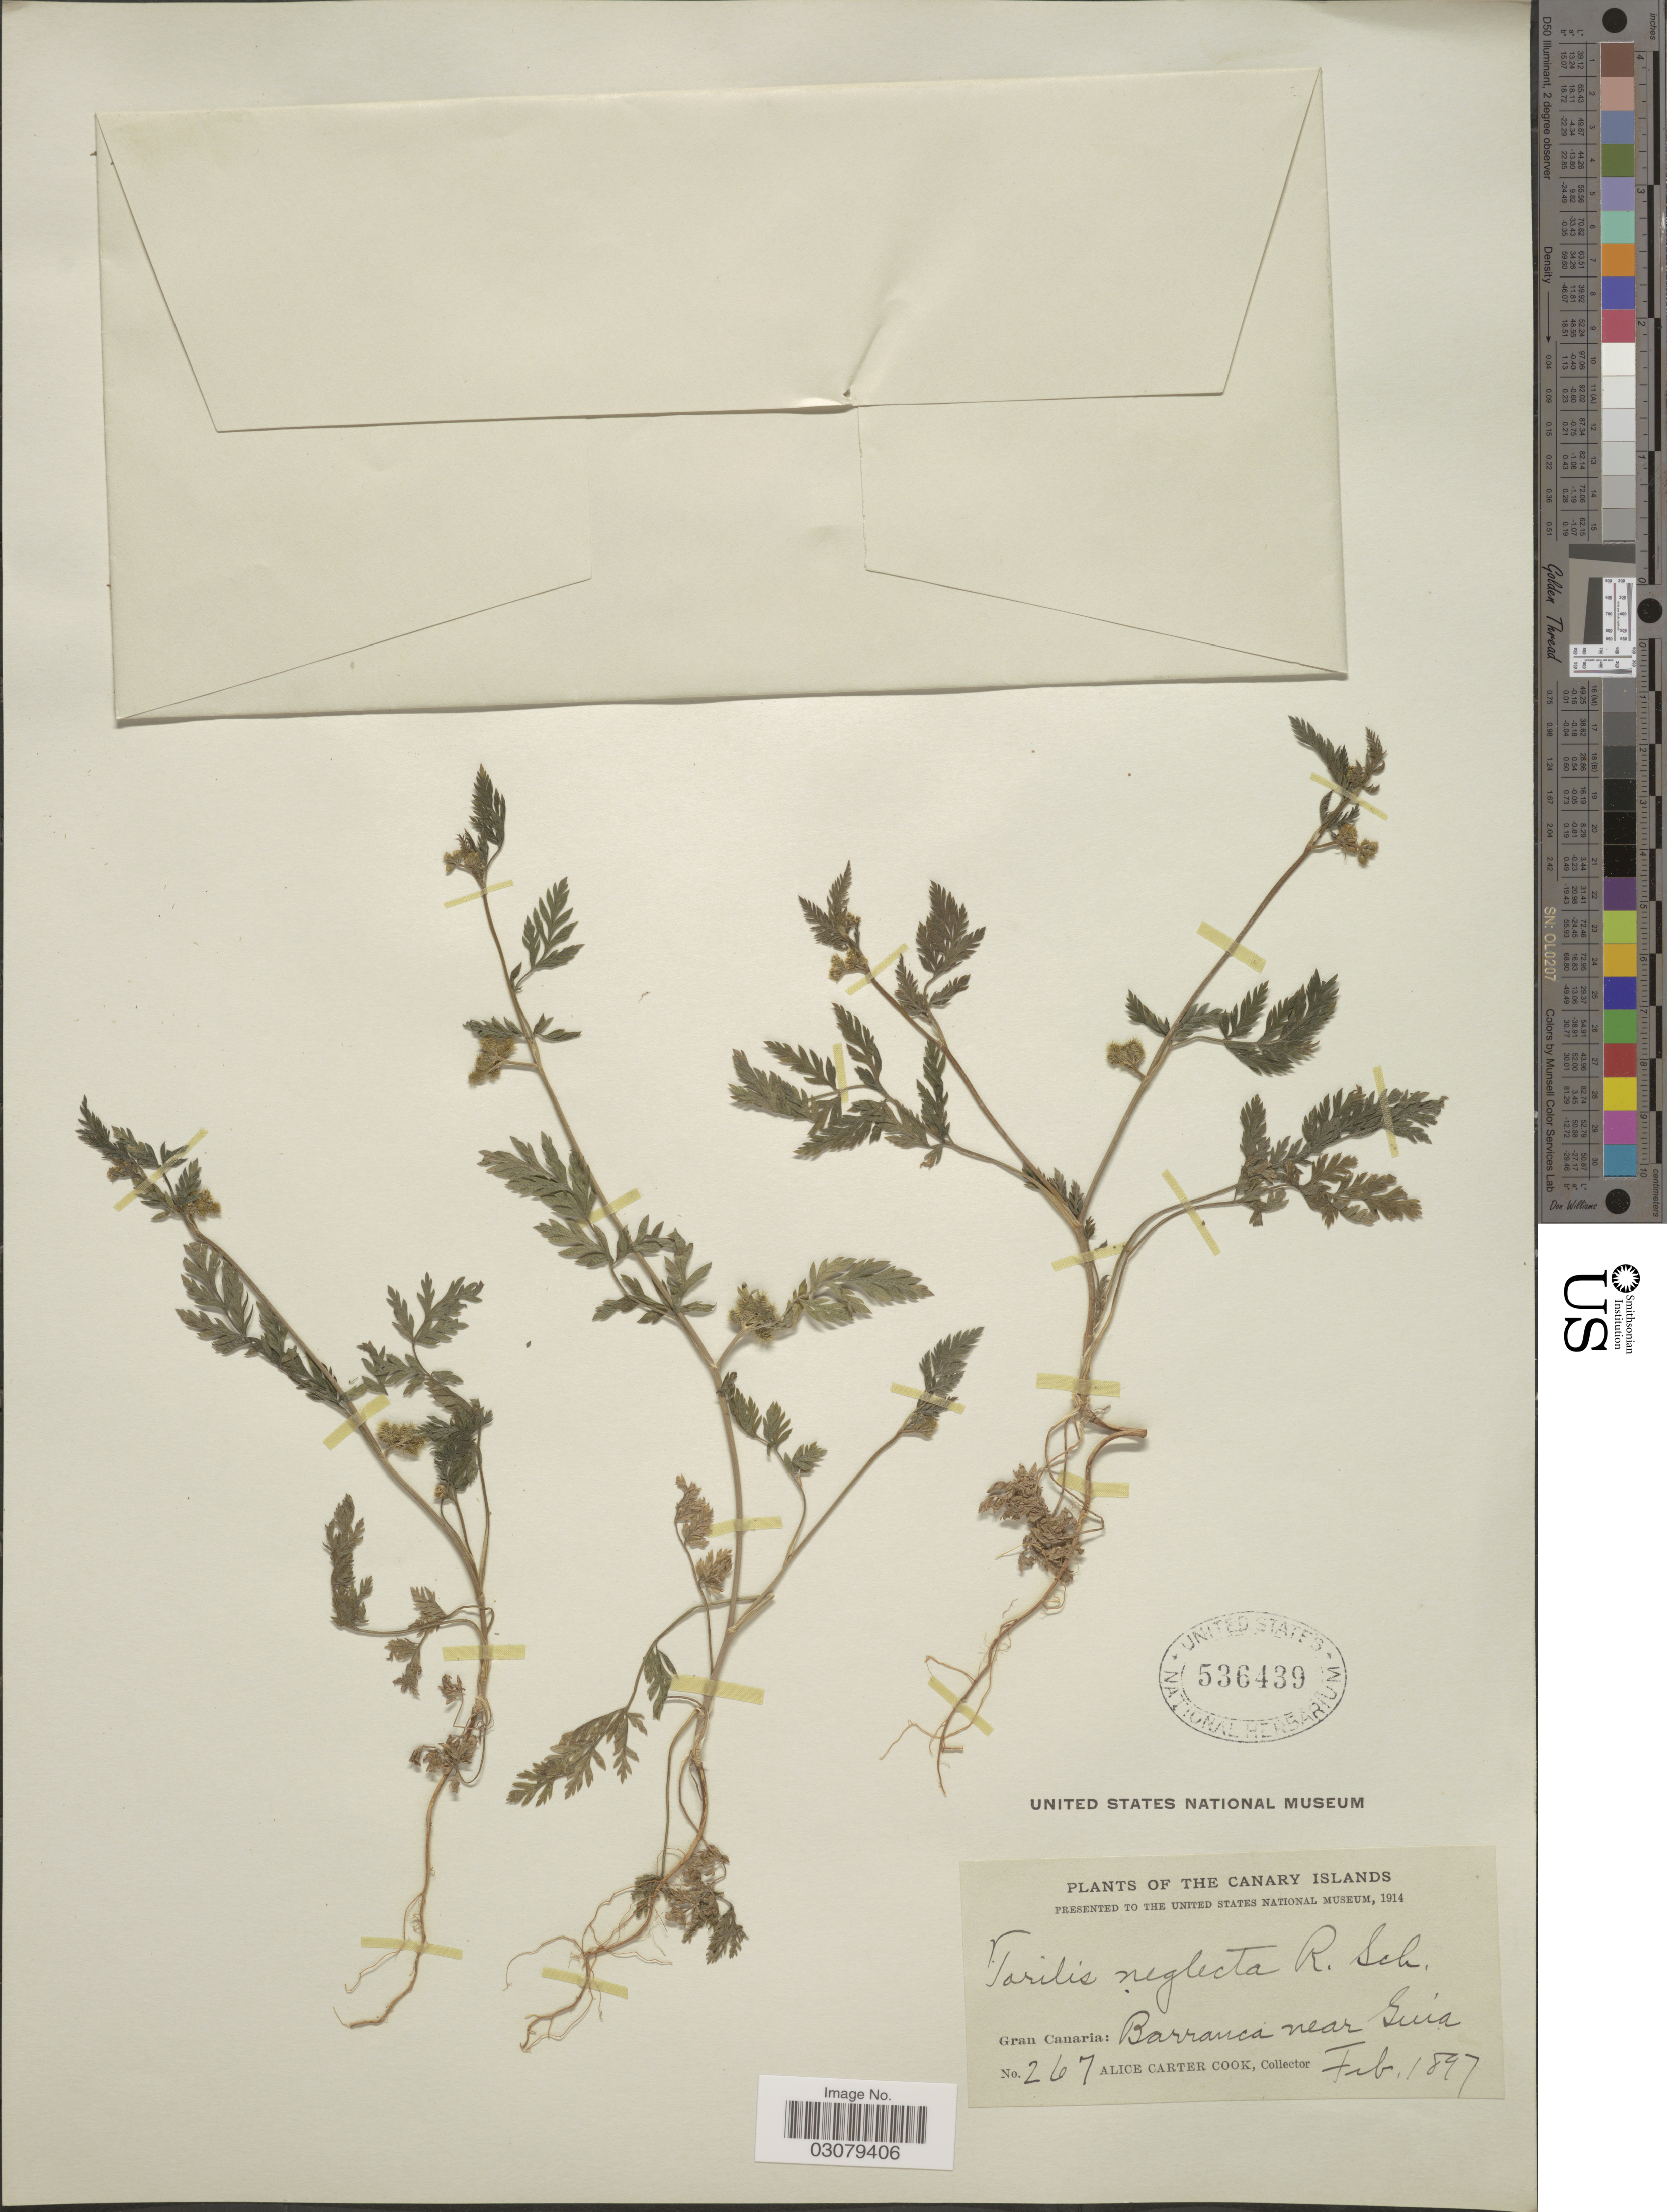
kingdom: Plantae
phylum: Tracheophyta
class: Magnoliopsida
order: Apiales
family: Apiaceae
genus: Torilis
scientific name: Torilis neglecta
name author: Schult.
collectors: Alice C. Cook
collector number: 267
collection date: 1897-02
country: Spain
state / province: Canarias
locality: The Canary Islands. Gran Canaria: Barranca near Guia.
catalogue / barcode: US 536439